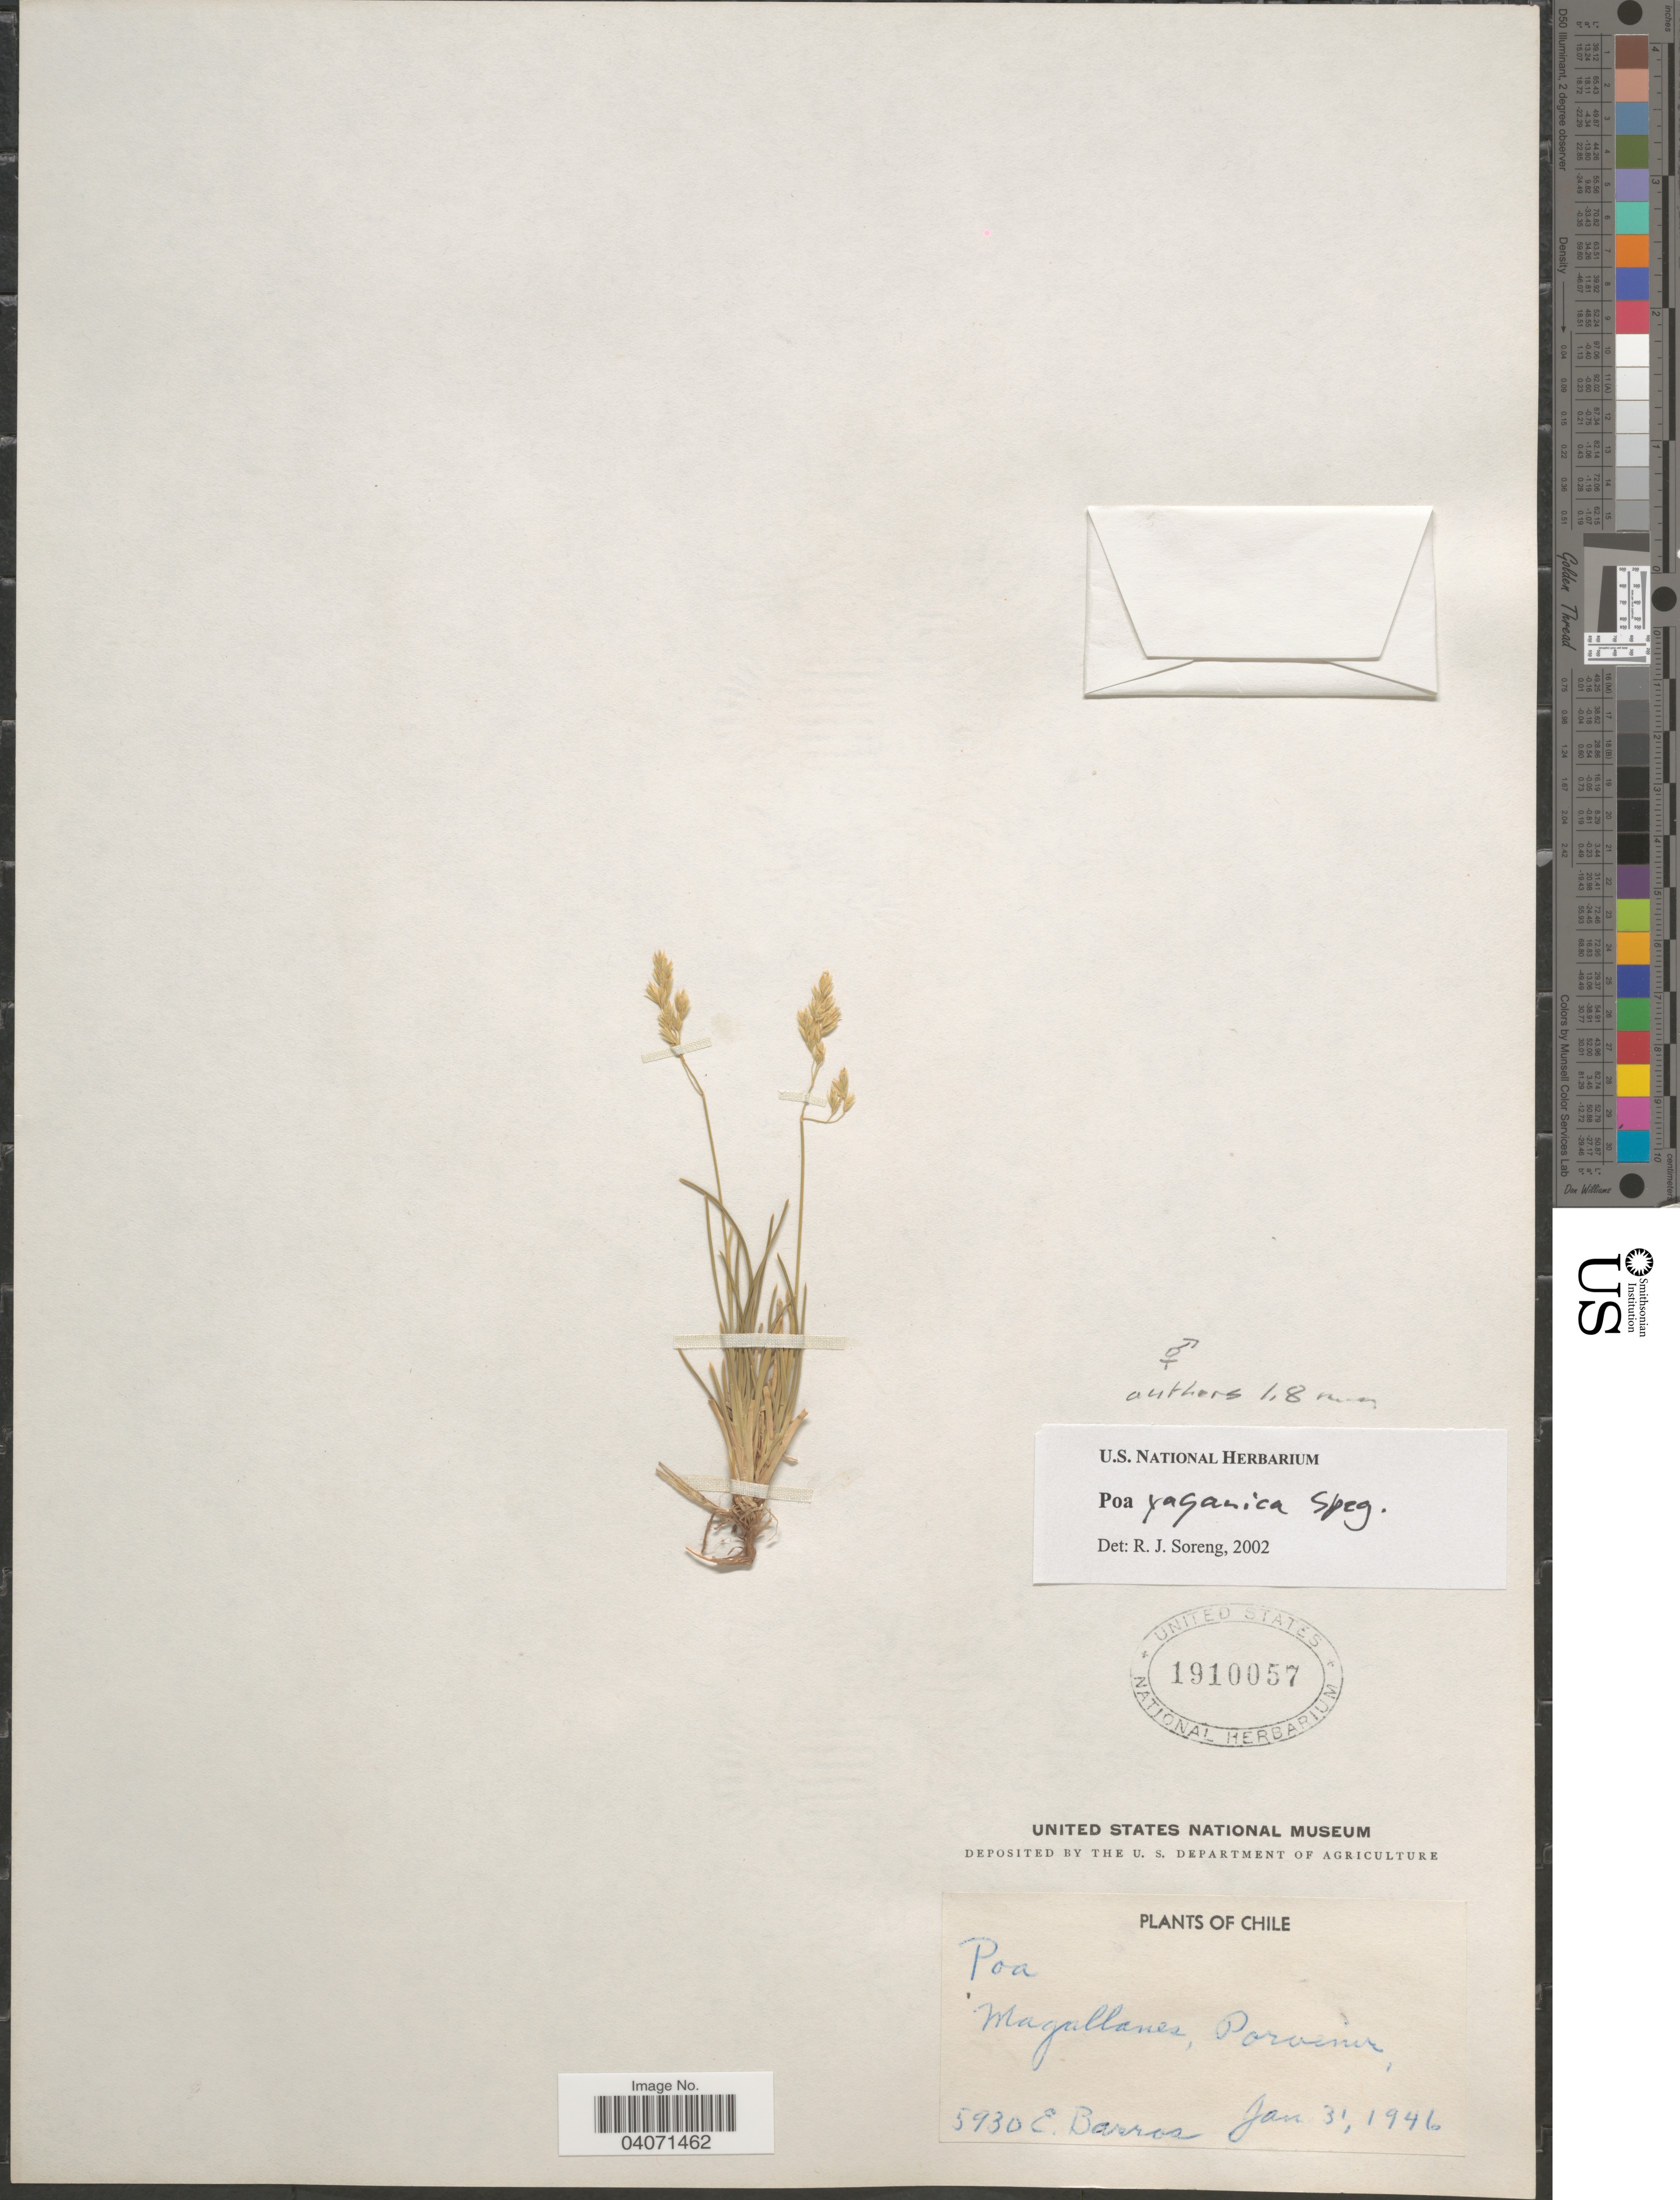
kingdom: Plantae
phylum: Tracheophyta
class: Liliopsida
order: Poales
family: Poaceae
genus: Poa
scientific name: Poa yaganica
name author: Speg.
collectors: E. Barros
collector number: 5930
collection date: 1946-01-31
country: Chile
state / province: Magallanes y de la Antártica Chilena (XII)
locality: Magallanes, Porvenir.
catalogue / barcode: US 1910057